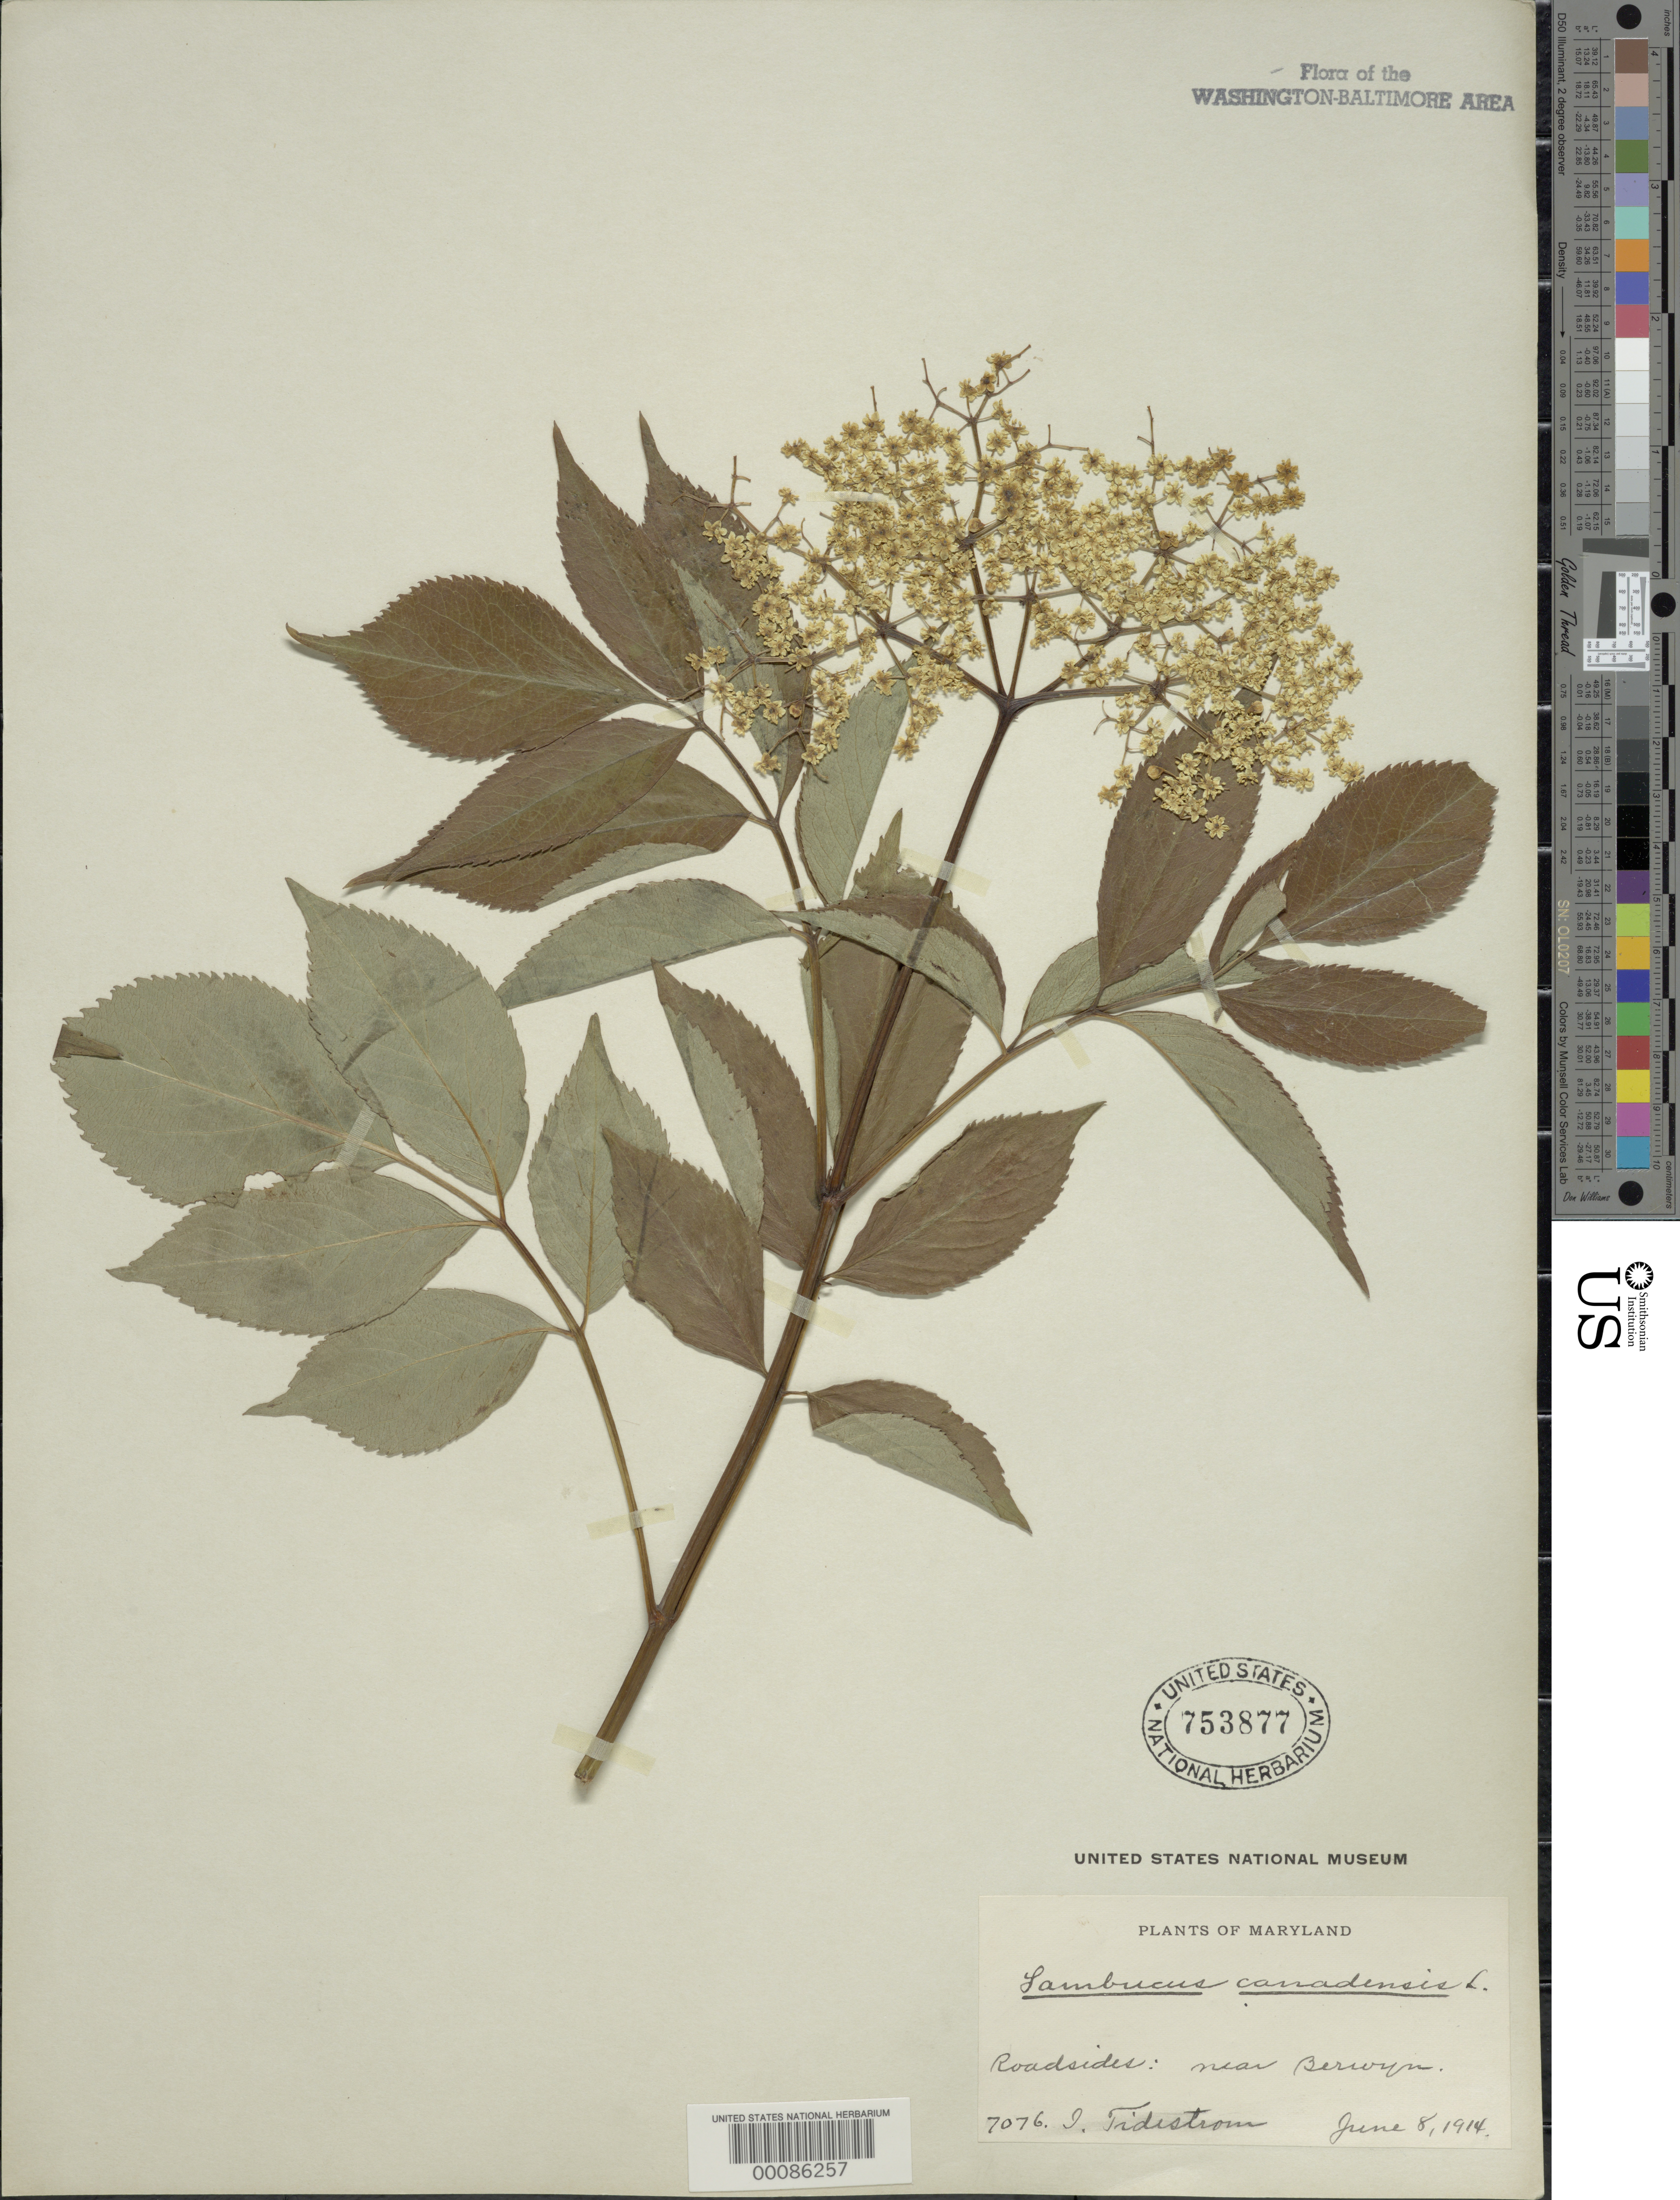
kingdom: Plantae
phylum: Tracheophyta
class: Magnoliopsida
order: Dipsacales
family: Viburnaceae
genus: Sambucus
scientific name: Sambucus canadensis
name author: L.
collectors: I. F. Tidestrom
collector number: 7076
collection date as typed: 08 Jun 1914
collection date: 1914-06-08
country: United States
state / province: Maryland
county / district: Prince George's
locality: Near Berwyn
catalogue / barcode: US 753877